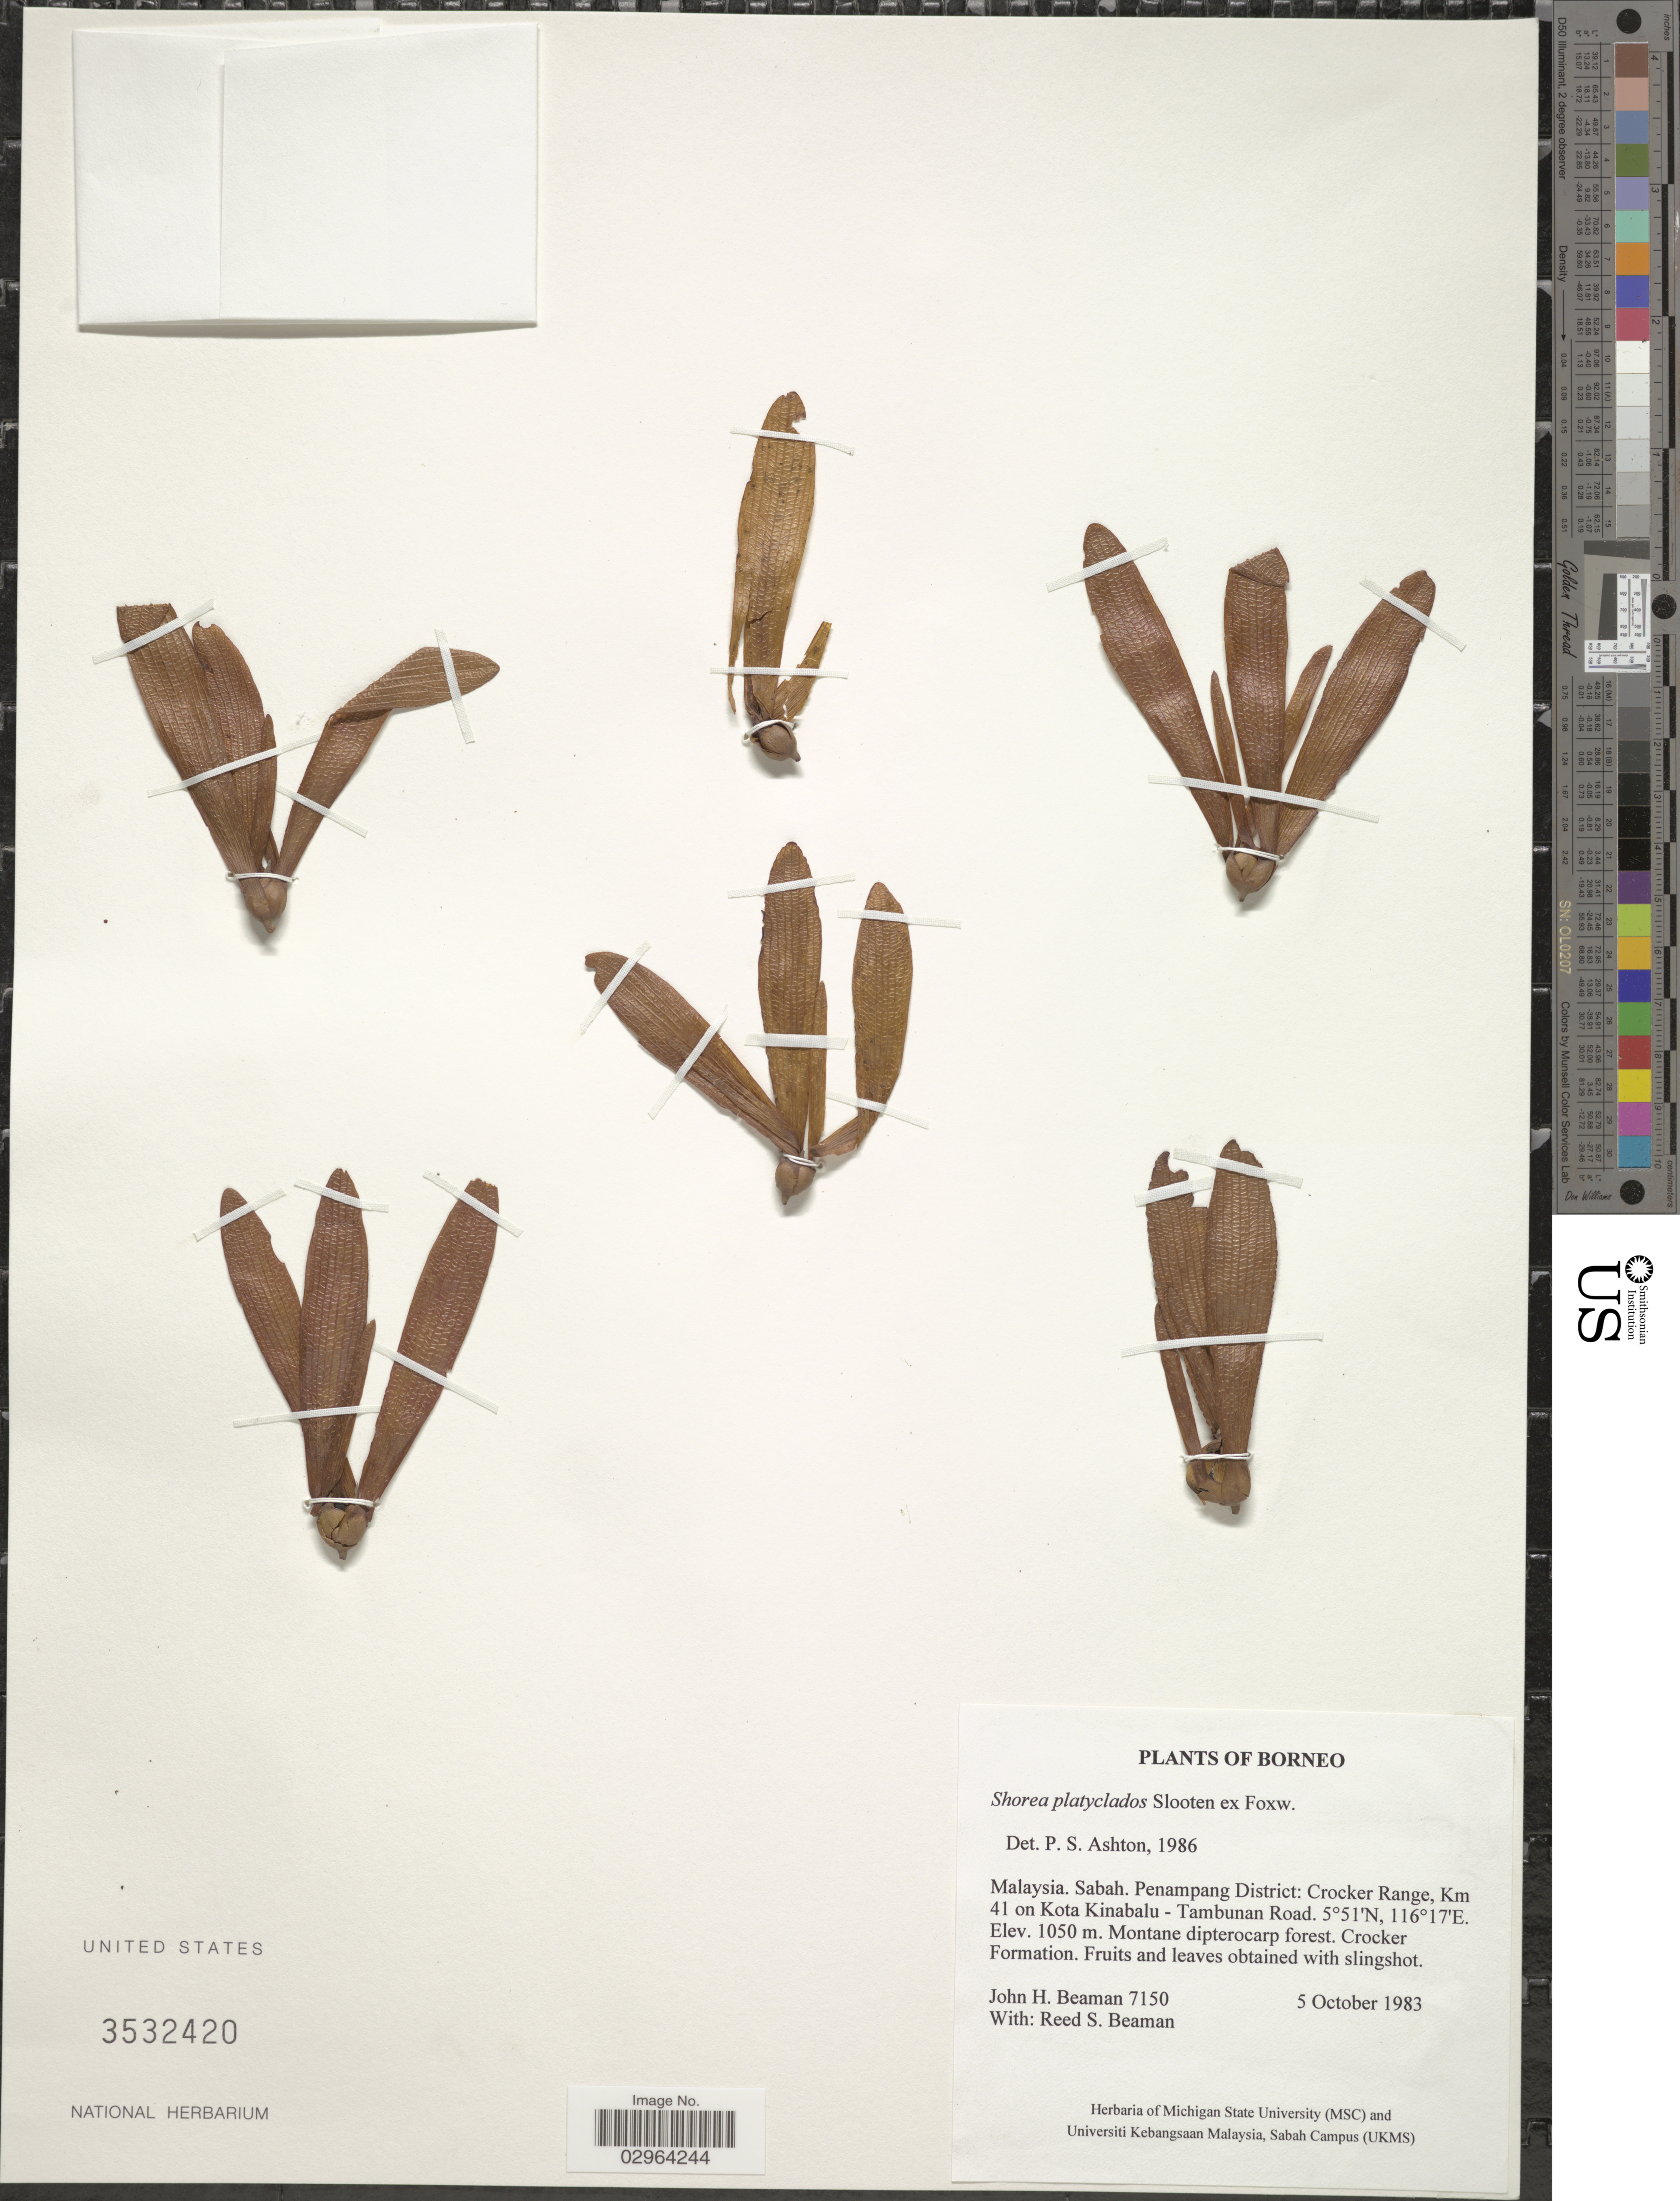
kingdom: Plantae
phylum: Tracheophyta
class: Magnoliopsida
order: Malvales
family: Dipterocarpaceae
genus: Rubroshorea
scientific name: Rubroshorea platyclados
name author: (Slooten ex Endert) P.S. Ashton & J. Heck.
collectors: J. H. Beaman & R. S. Beaman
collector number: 7150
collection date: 1983-10-05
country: Malaysia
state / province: Sabah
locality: Penampang District: Crocker Range, Km 41 on Kota Kinabalu - Tambunan Road. Borneo.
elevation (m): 1050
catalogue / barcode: US 3532420